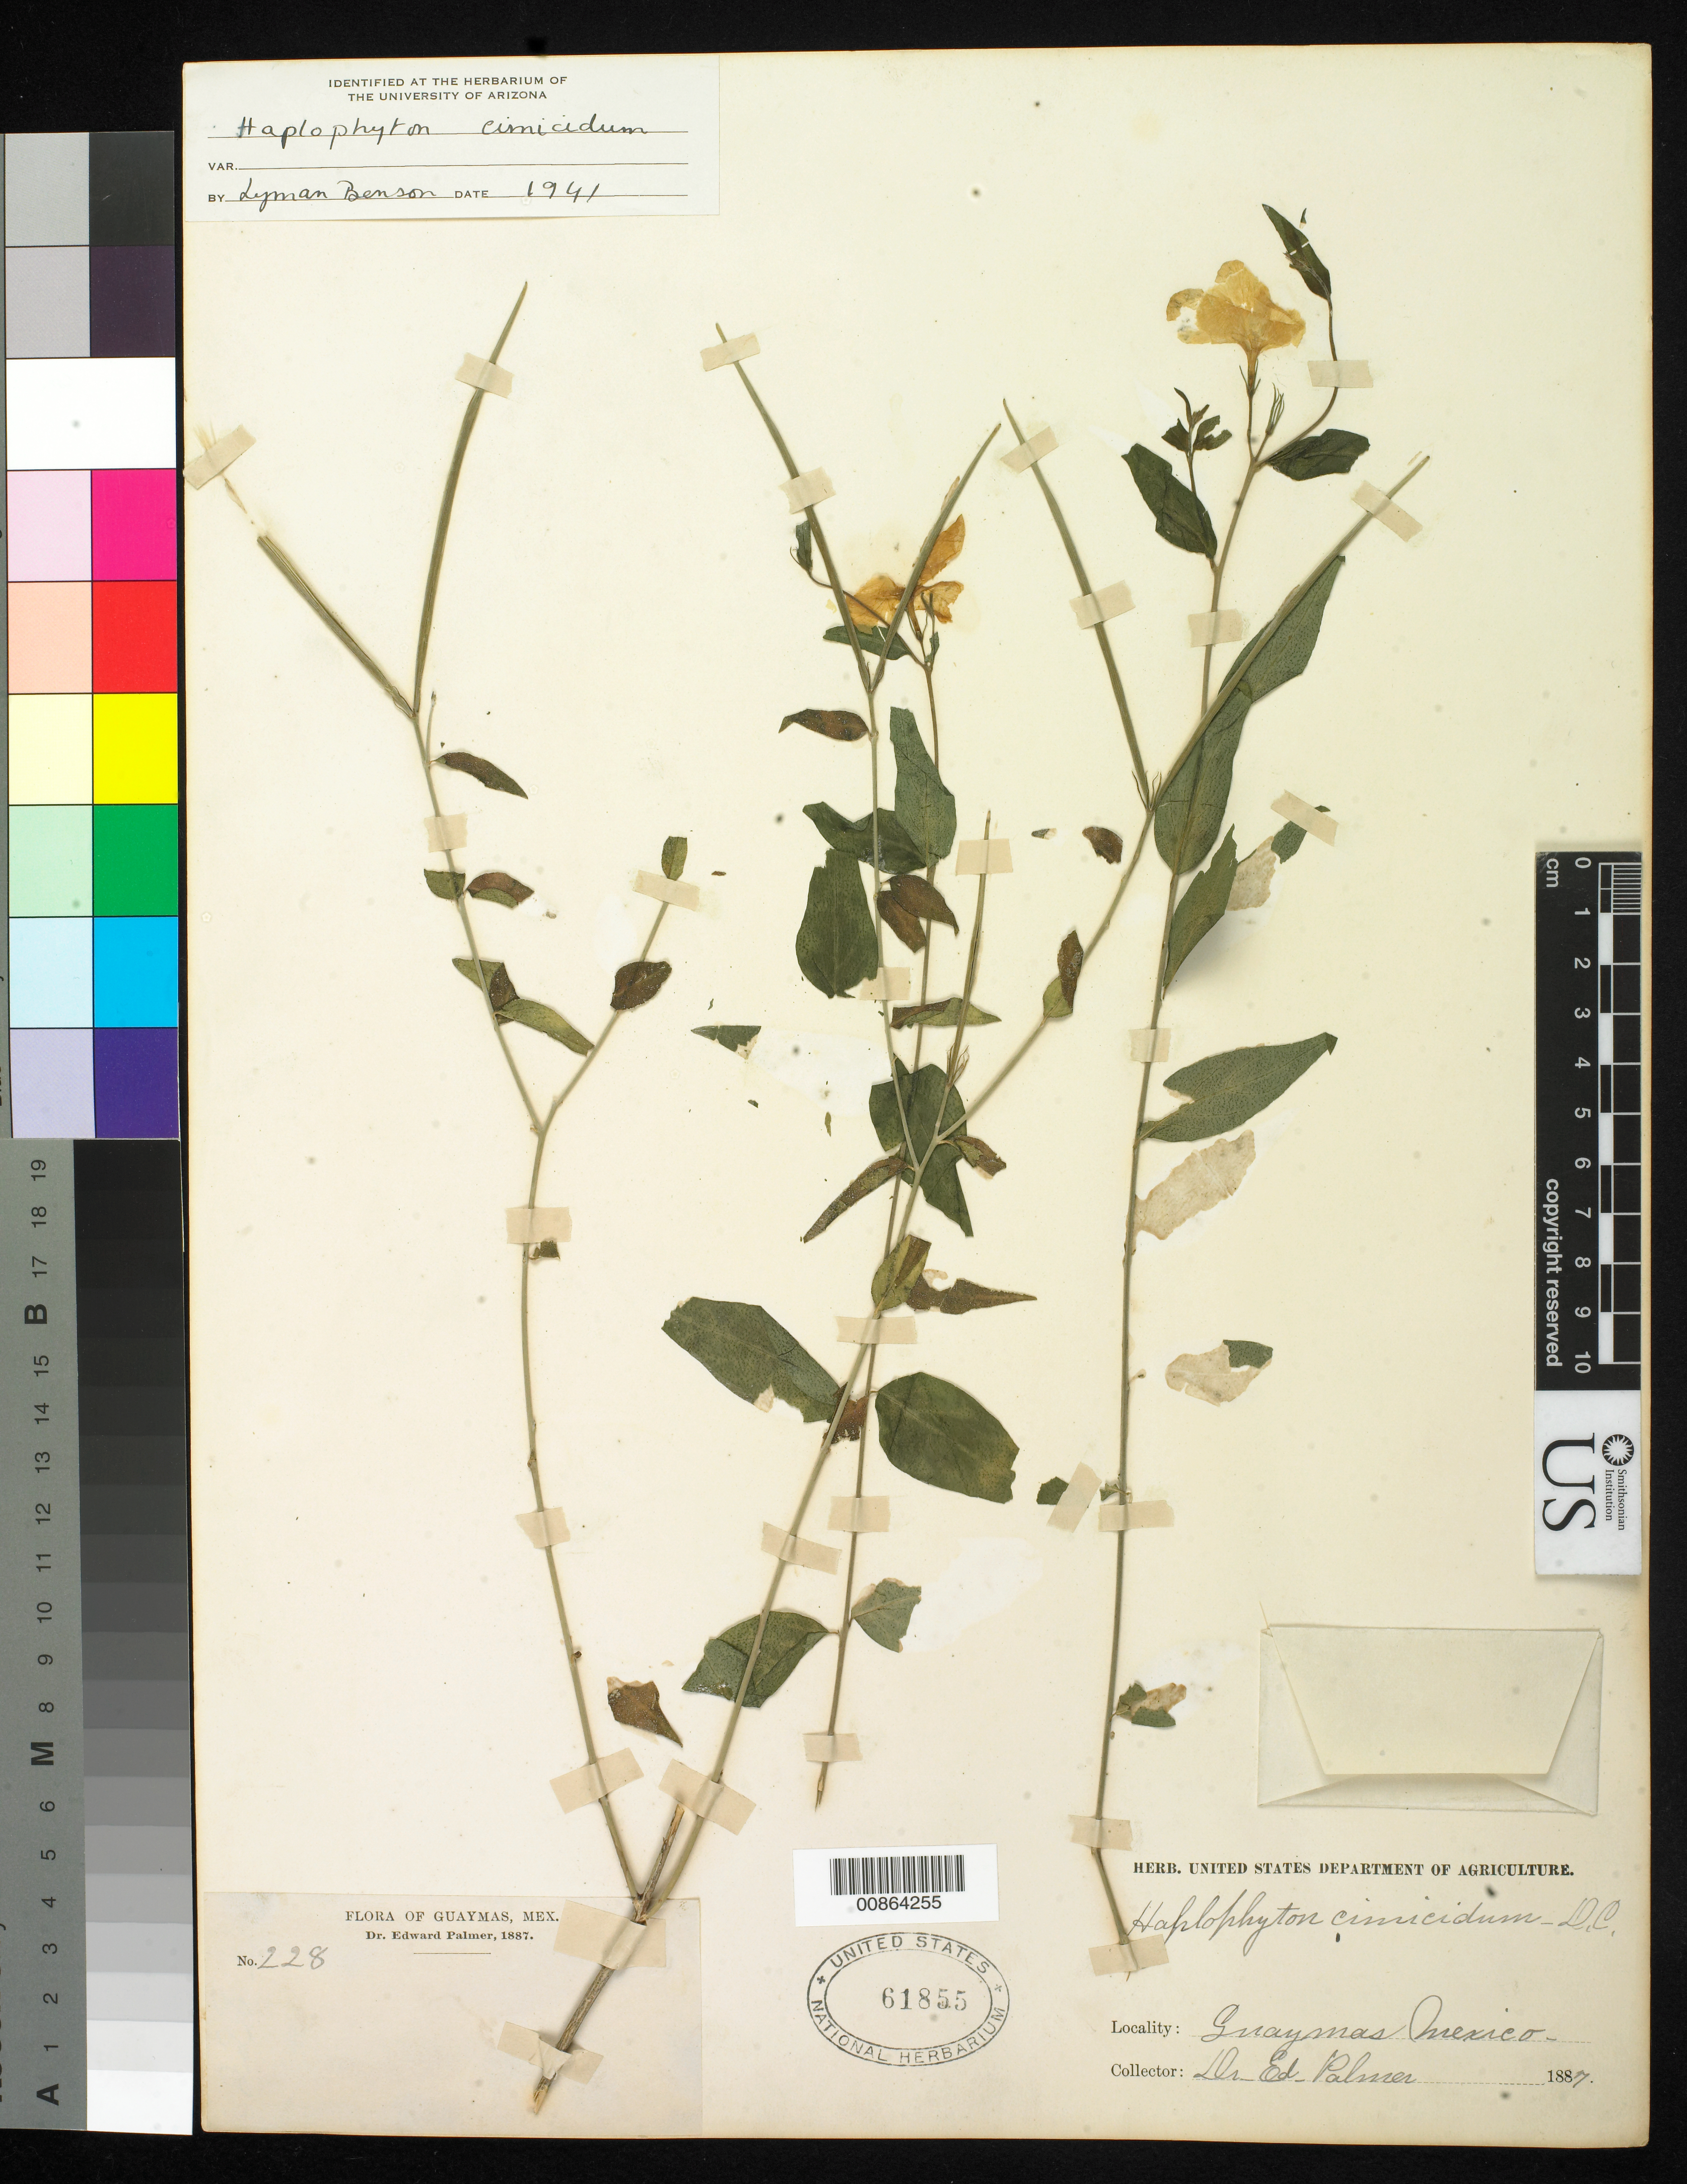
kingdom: Plantae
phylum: Tracheophyta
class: Magnoliopsida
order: Gentianales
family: Apocynaceae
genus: Haplophyton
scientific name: Haplophyton cimicidum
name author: A. DC.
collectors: E. Palmer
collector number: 228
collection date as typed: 1887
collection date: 1887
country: Mexico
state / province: Sonora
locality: Guaymas, Sonora.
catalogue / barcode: US 61855